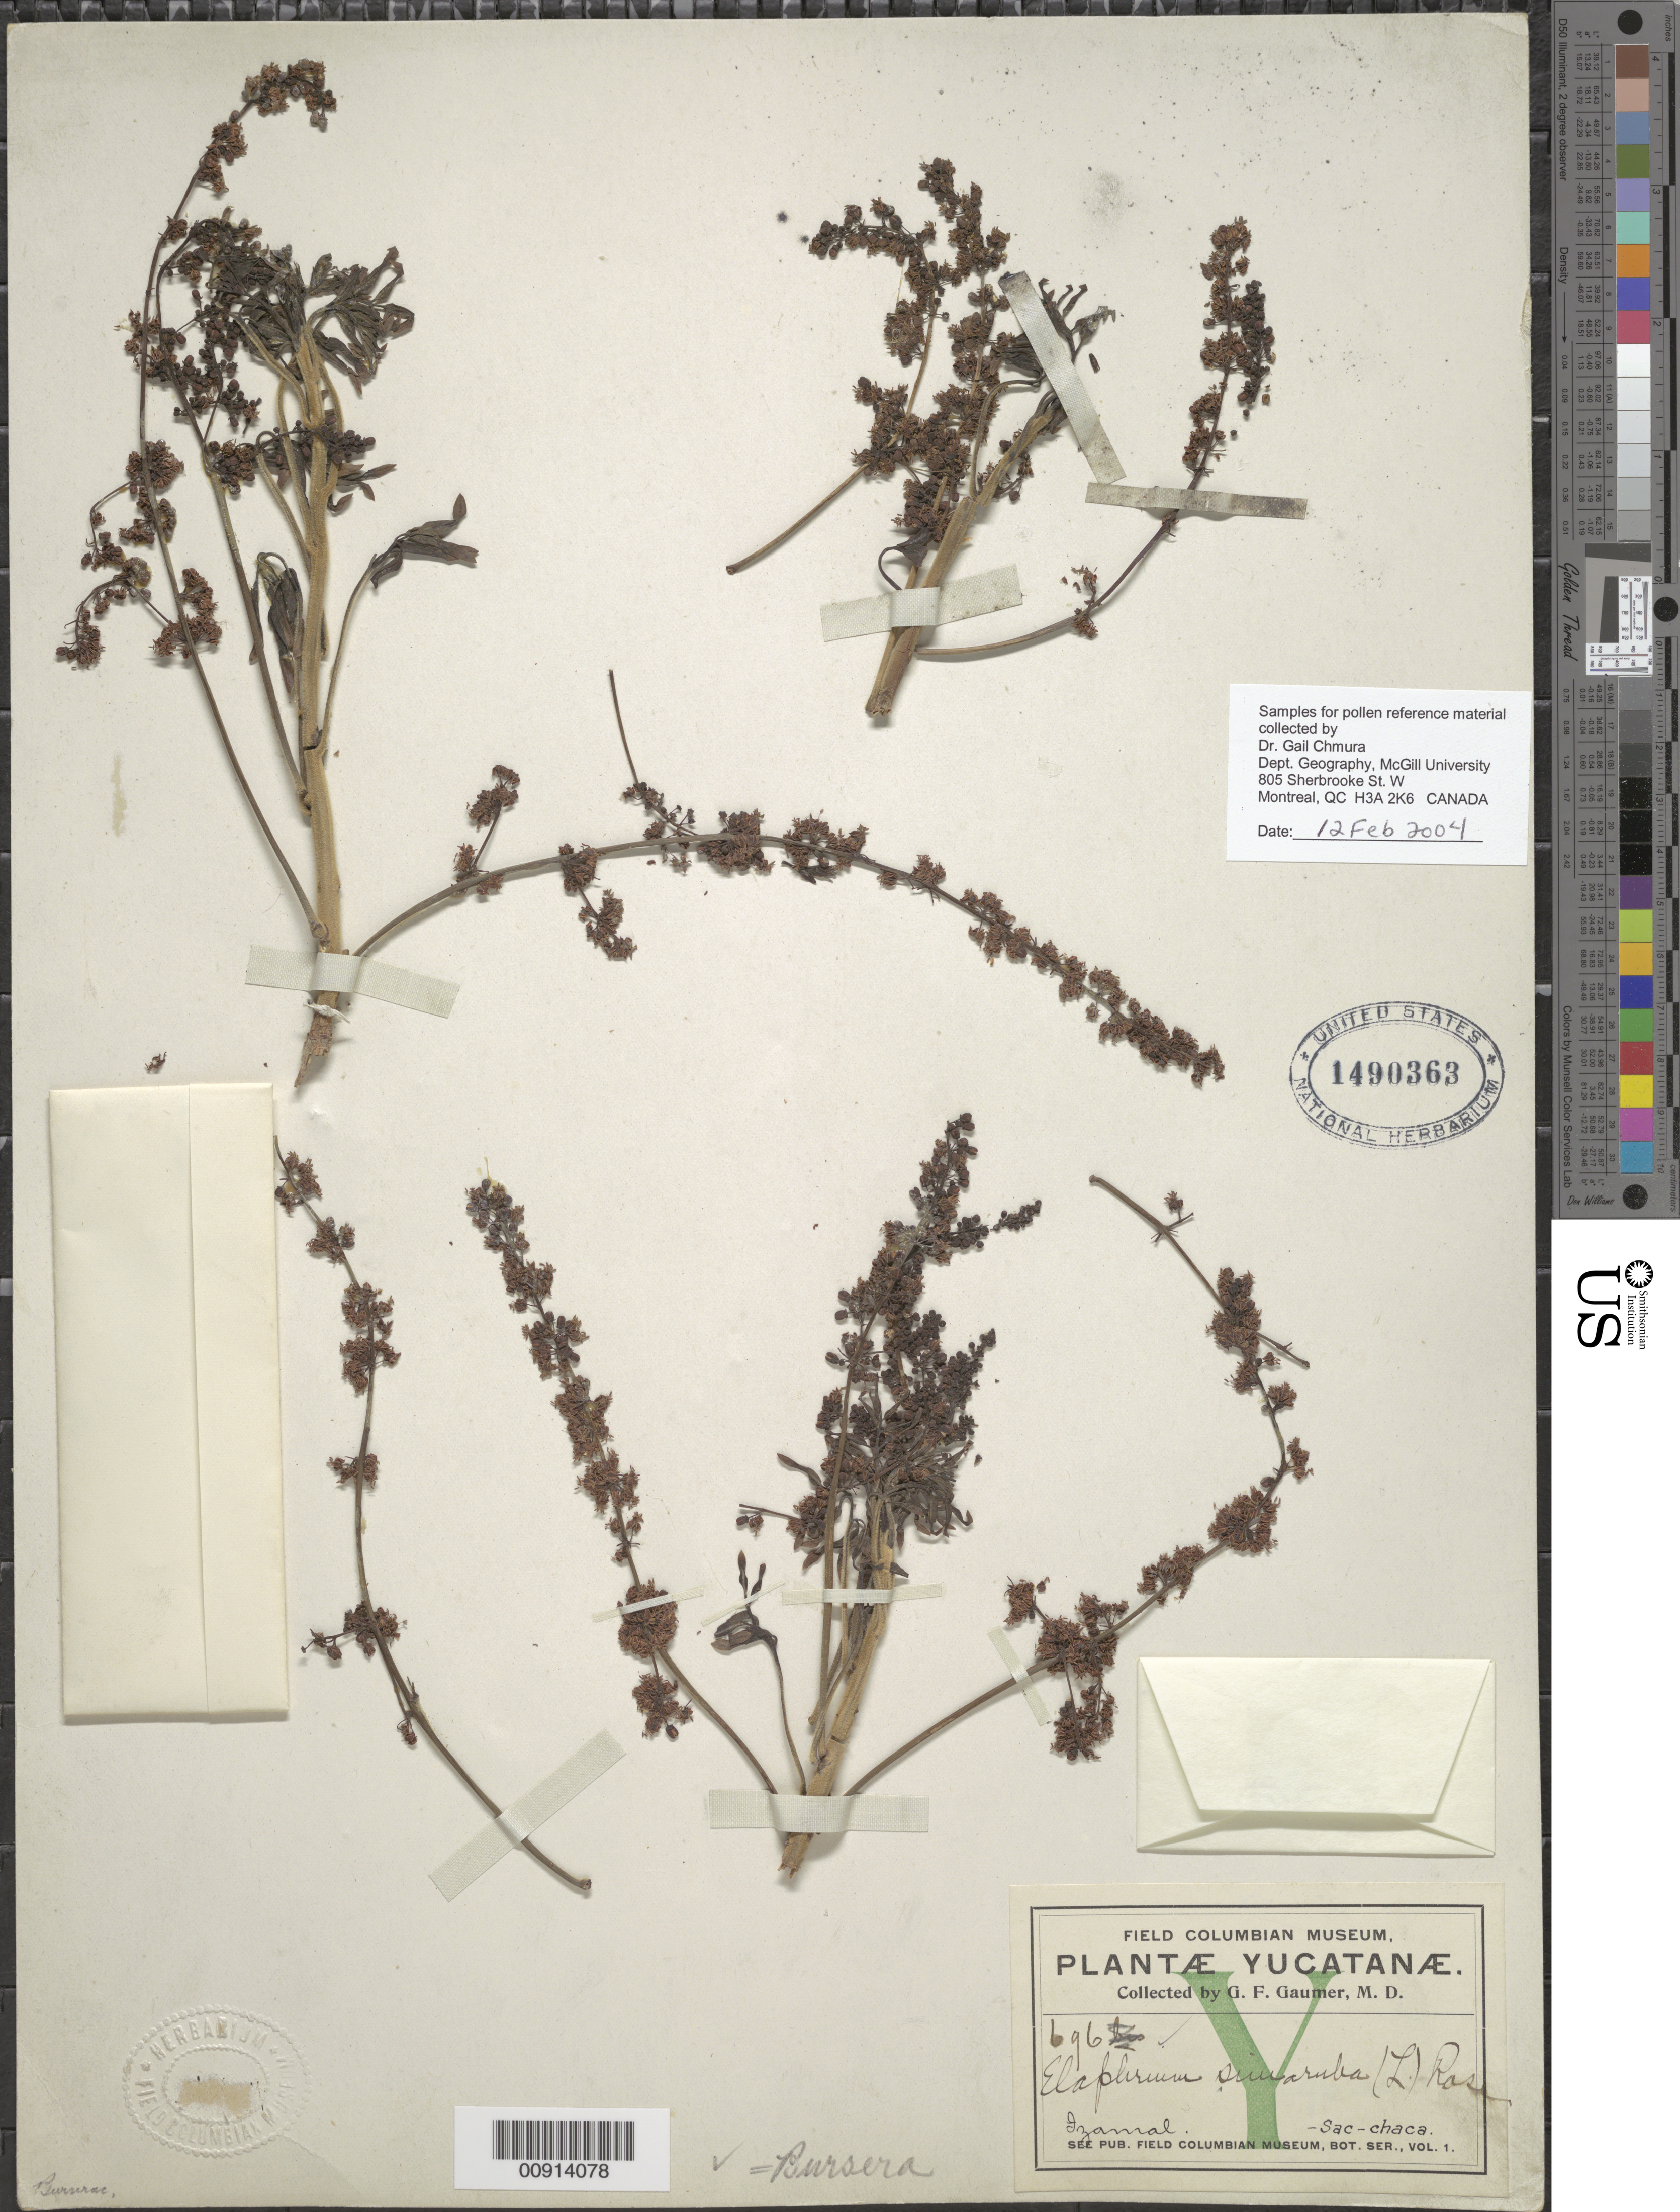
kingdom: Plantae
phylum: Tracheophyta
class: Magnoliopsida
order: Sapindales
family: Burseraceae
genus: Bursera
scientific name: Bursera simaruba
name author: (L.) Sarg.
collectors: G. F. Gaumer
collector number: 696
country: Mexico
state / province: Yucatán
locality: Izamal, Yucatán.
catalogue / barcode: US 1490363